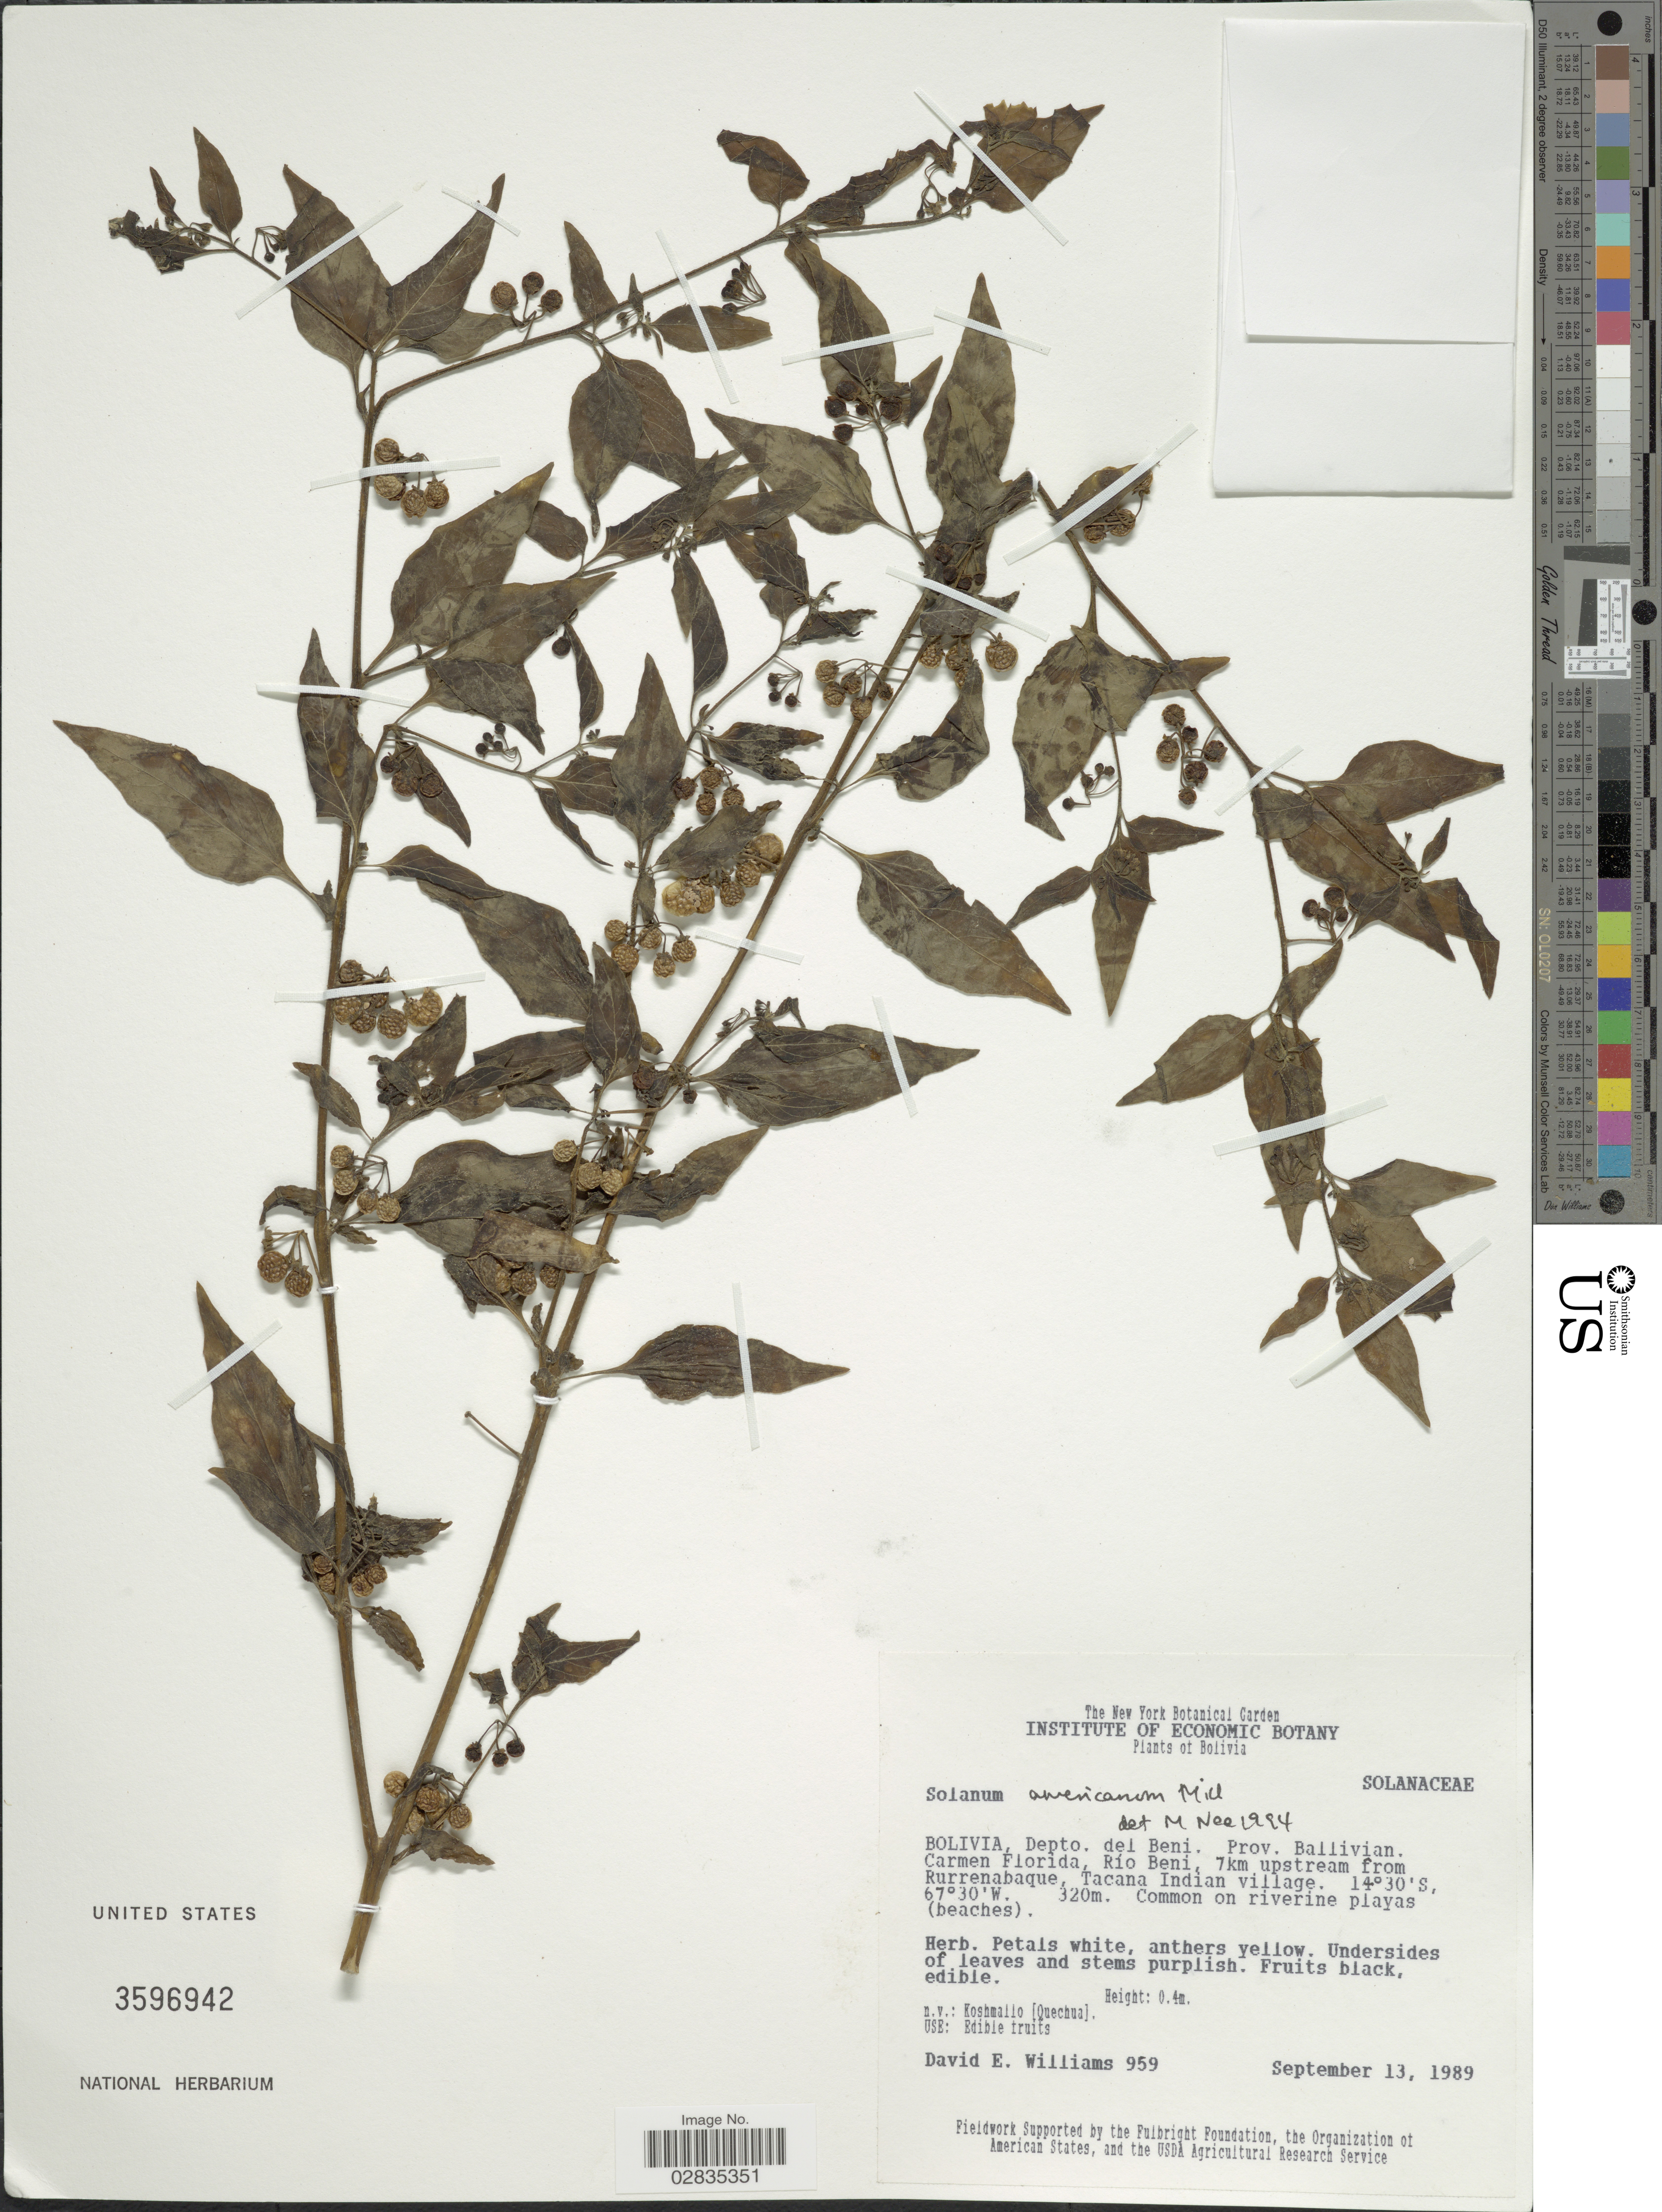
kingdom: Plantae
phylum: Tracheophyta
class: Magnoliopsida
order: Solanales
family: Solanaceae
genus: Solanum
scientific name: Solanum americanum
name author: Mill.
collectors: D. E. Williams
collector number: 959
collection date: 1989-09-13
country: Bolivia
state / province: Beni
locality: Depto. del Beni. Prov. Ballivian. Carmen Florida, Río Beni, 7km upstream from upstream from Rurrenabaque, Tacana Indian village.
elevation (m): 320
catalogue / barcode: US 3596942